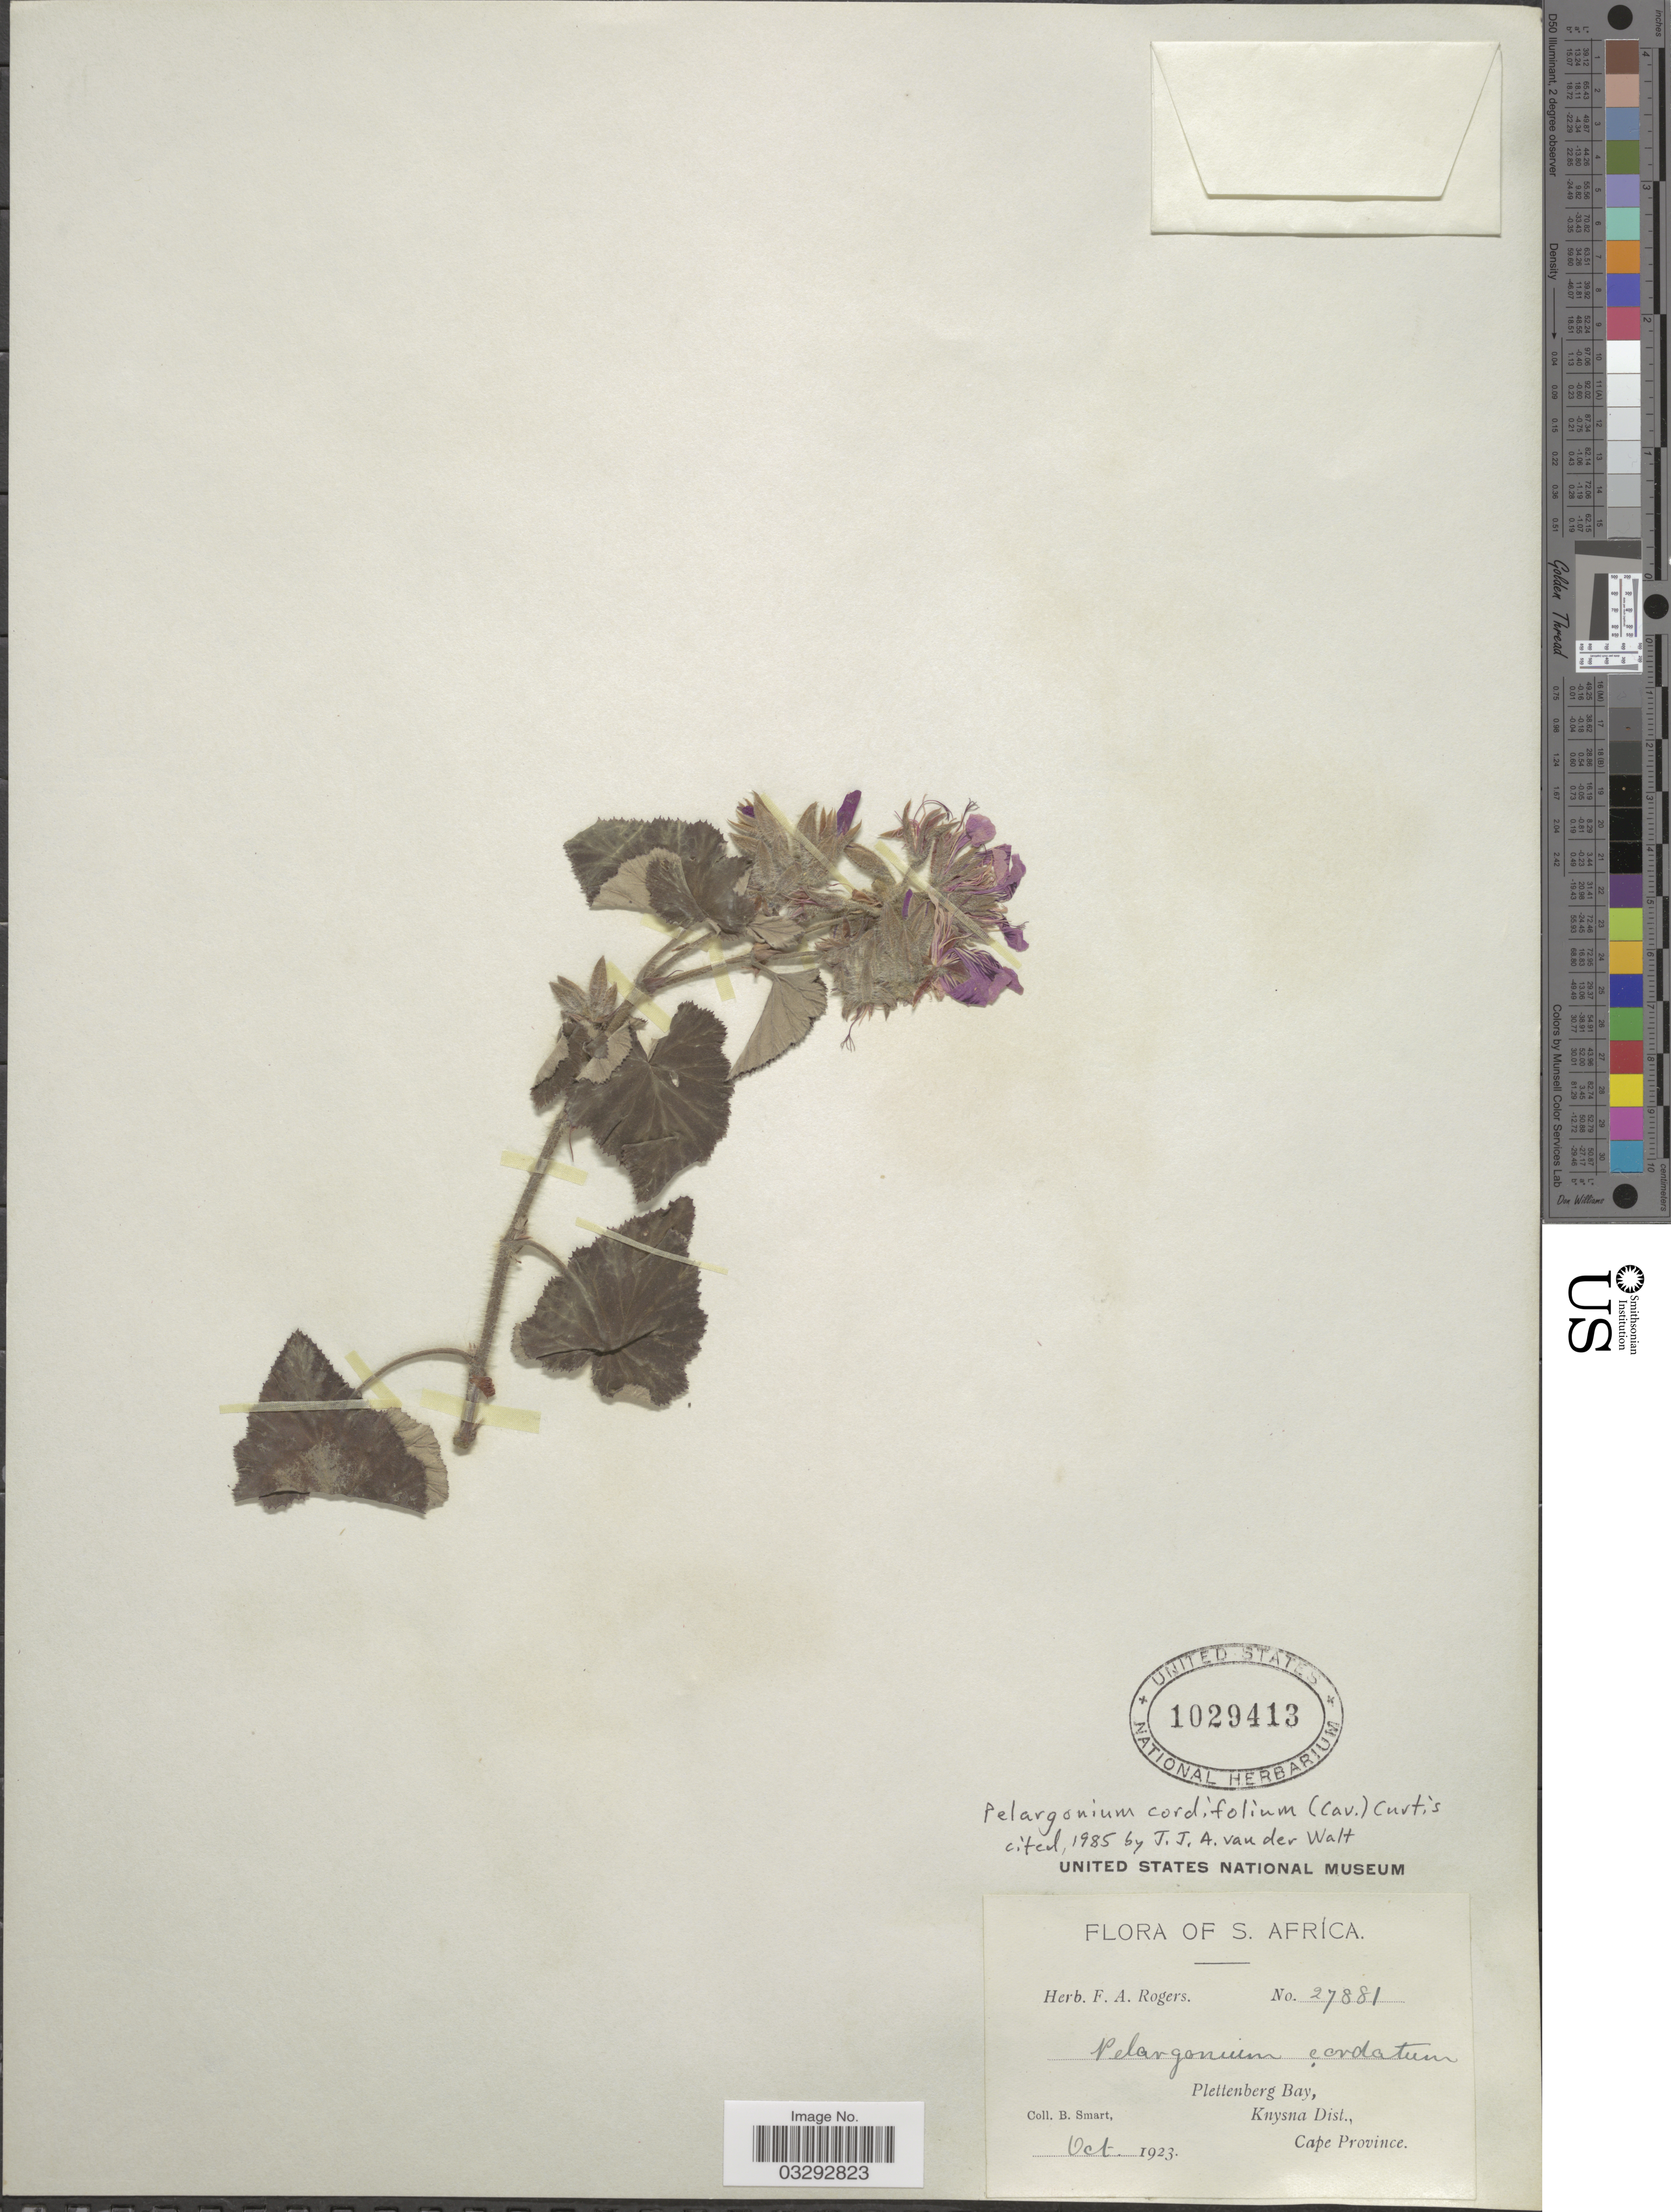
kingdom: Plantae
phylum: Tracheophyta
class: Magnoliopsida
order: Geraniales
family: Geraniaceae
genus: Pelargonium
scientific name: Pelargonium cordifolium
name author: (Cav.) Curtis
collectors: B. Smart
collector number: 27881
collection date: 1923-10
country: South Africa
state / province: Western Cape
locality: Plettenberg Bay, Knysna Dist.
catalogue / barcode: US 1029413